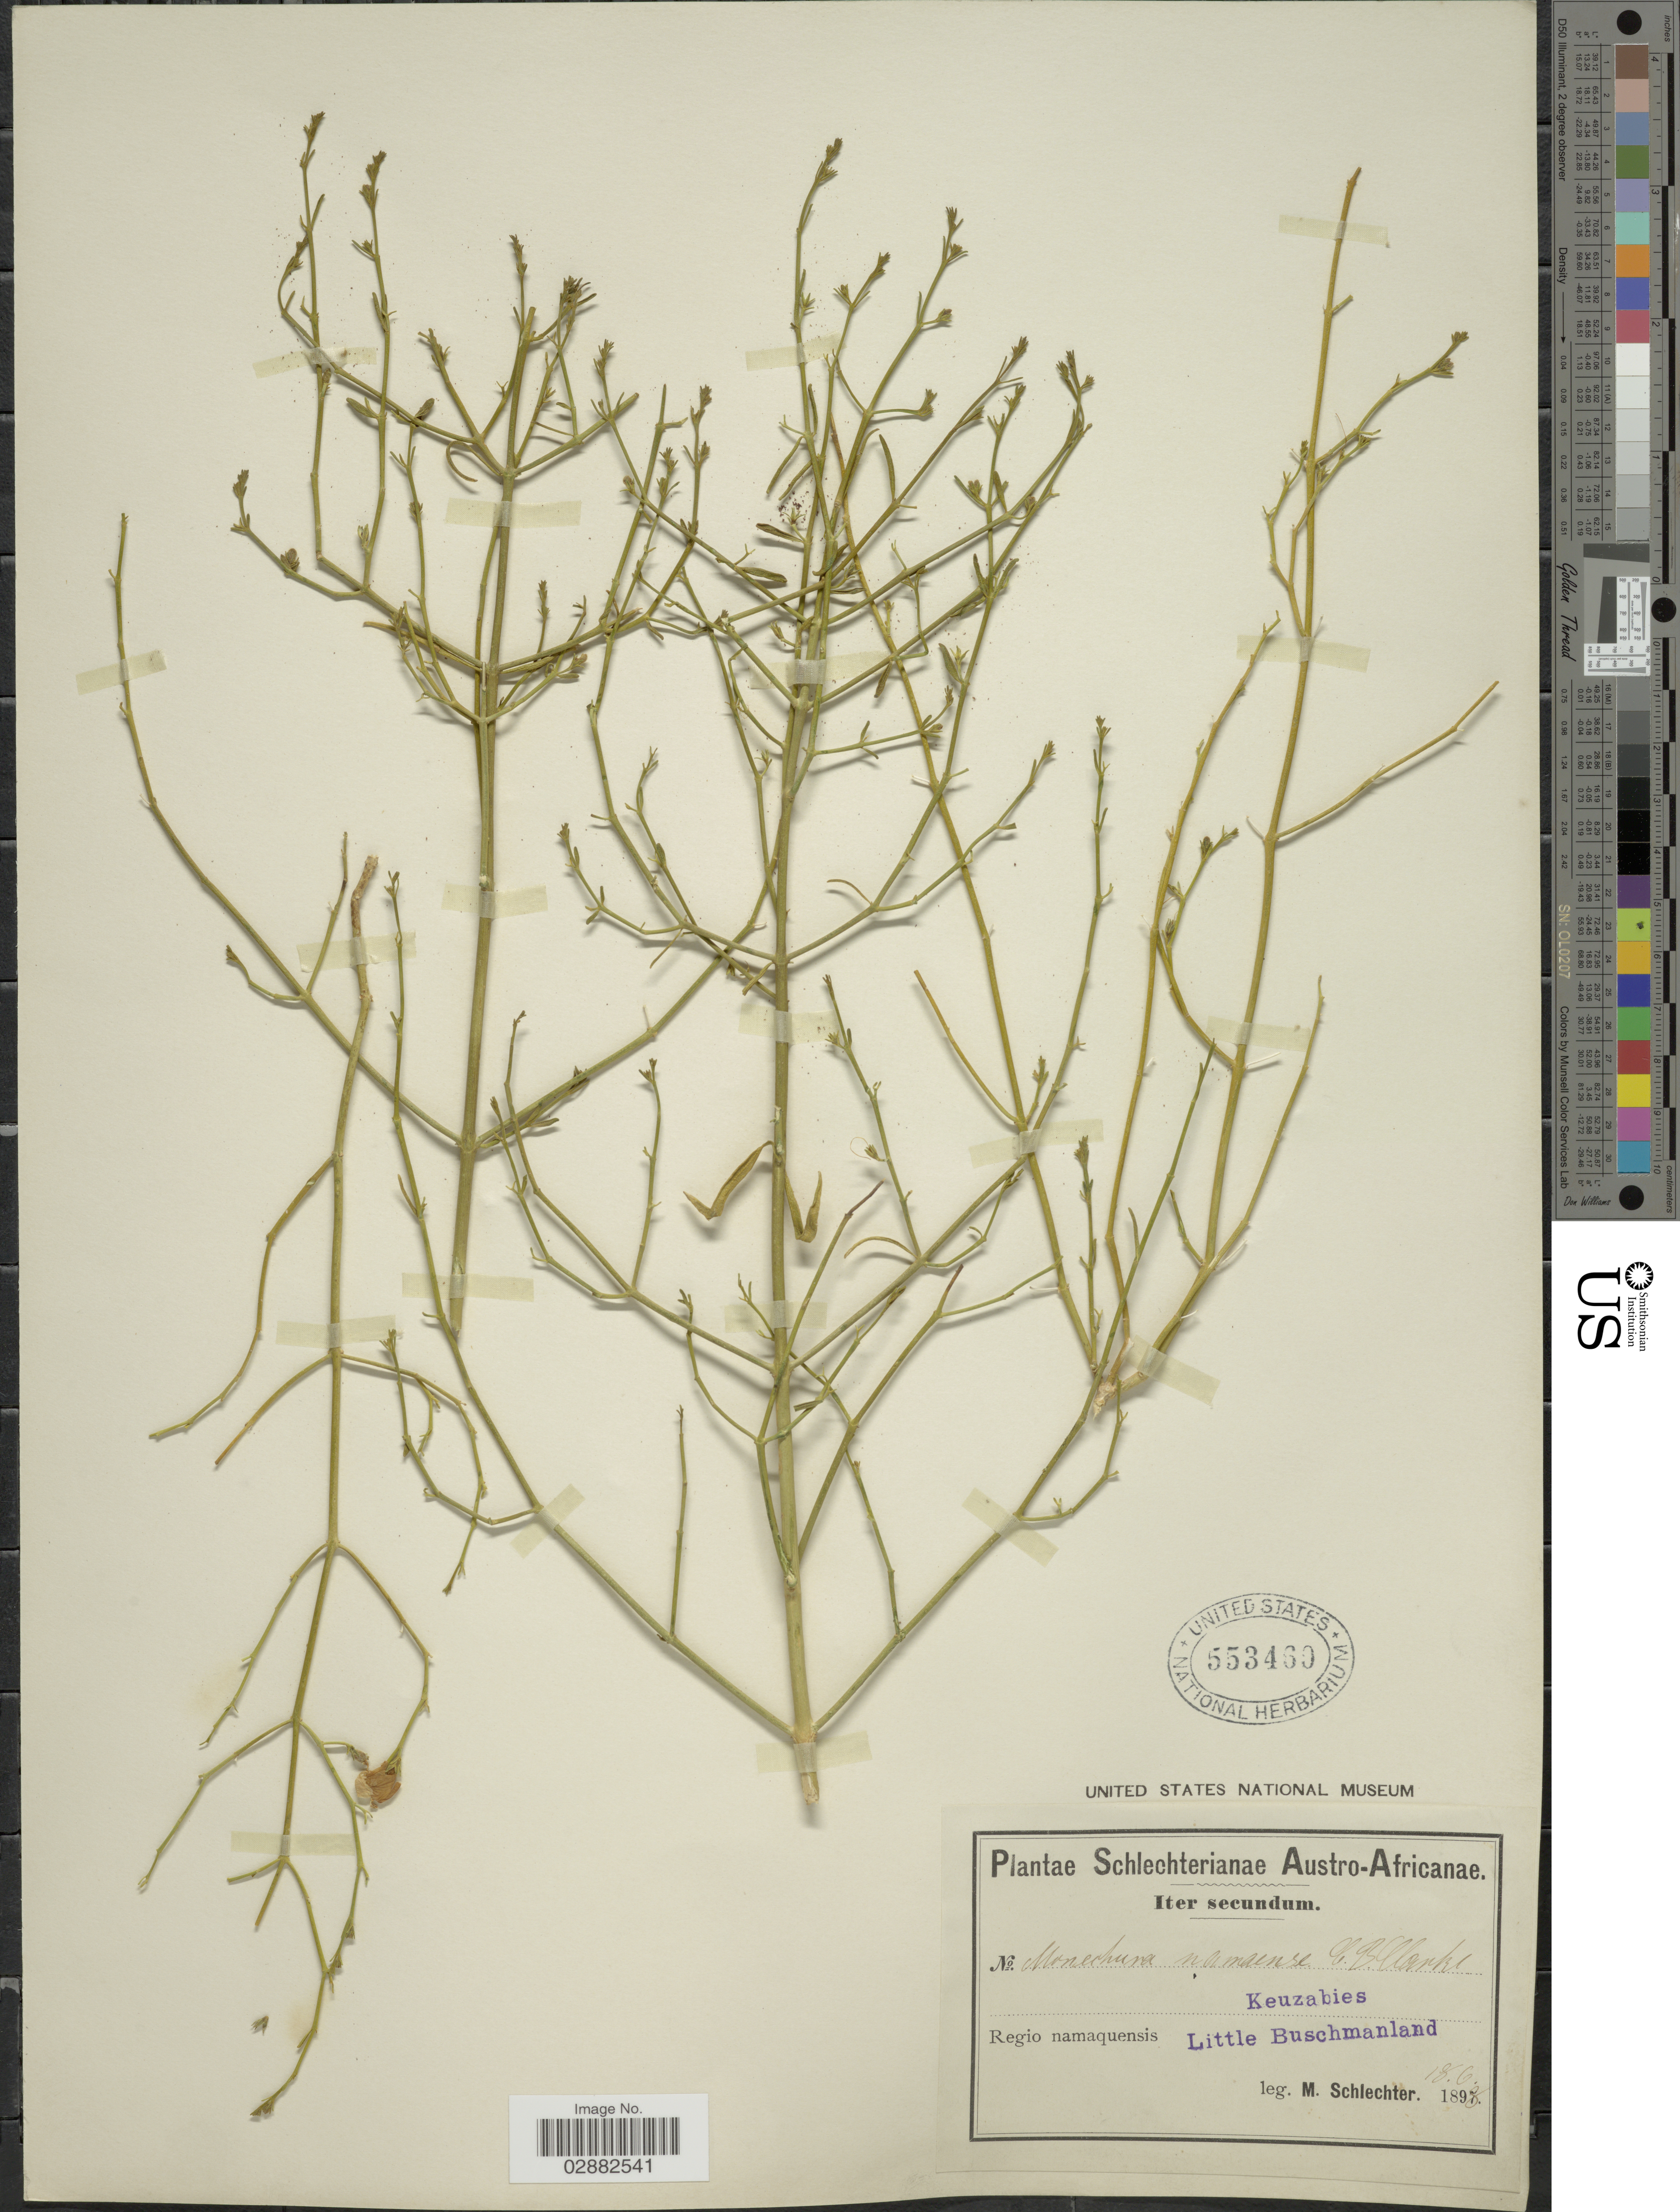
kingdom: Plantae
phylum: Tracheophyta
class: Magnoliopsida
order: Lamiales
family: Acanthaceae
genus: Justicia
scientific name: Justicia namaensis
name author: Schinz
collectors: M. Schlechter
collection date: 1898-06-18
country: South Africa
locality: Austro-Africanae, Regio namaquensis, Keuzabies, Little Buschmanland.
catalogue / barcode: US 553460